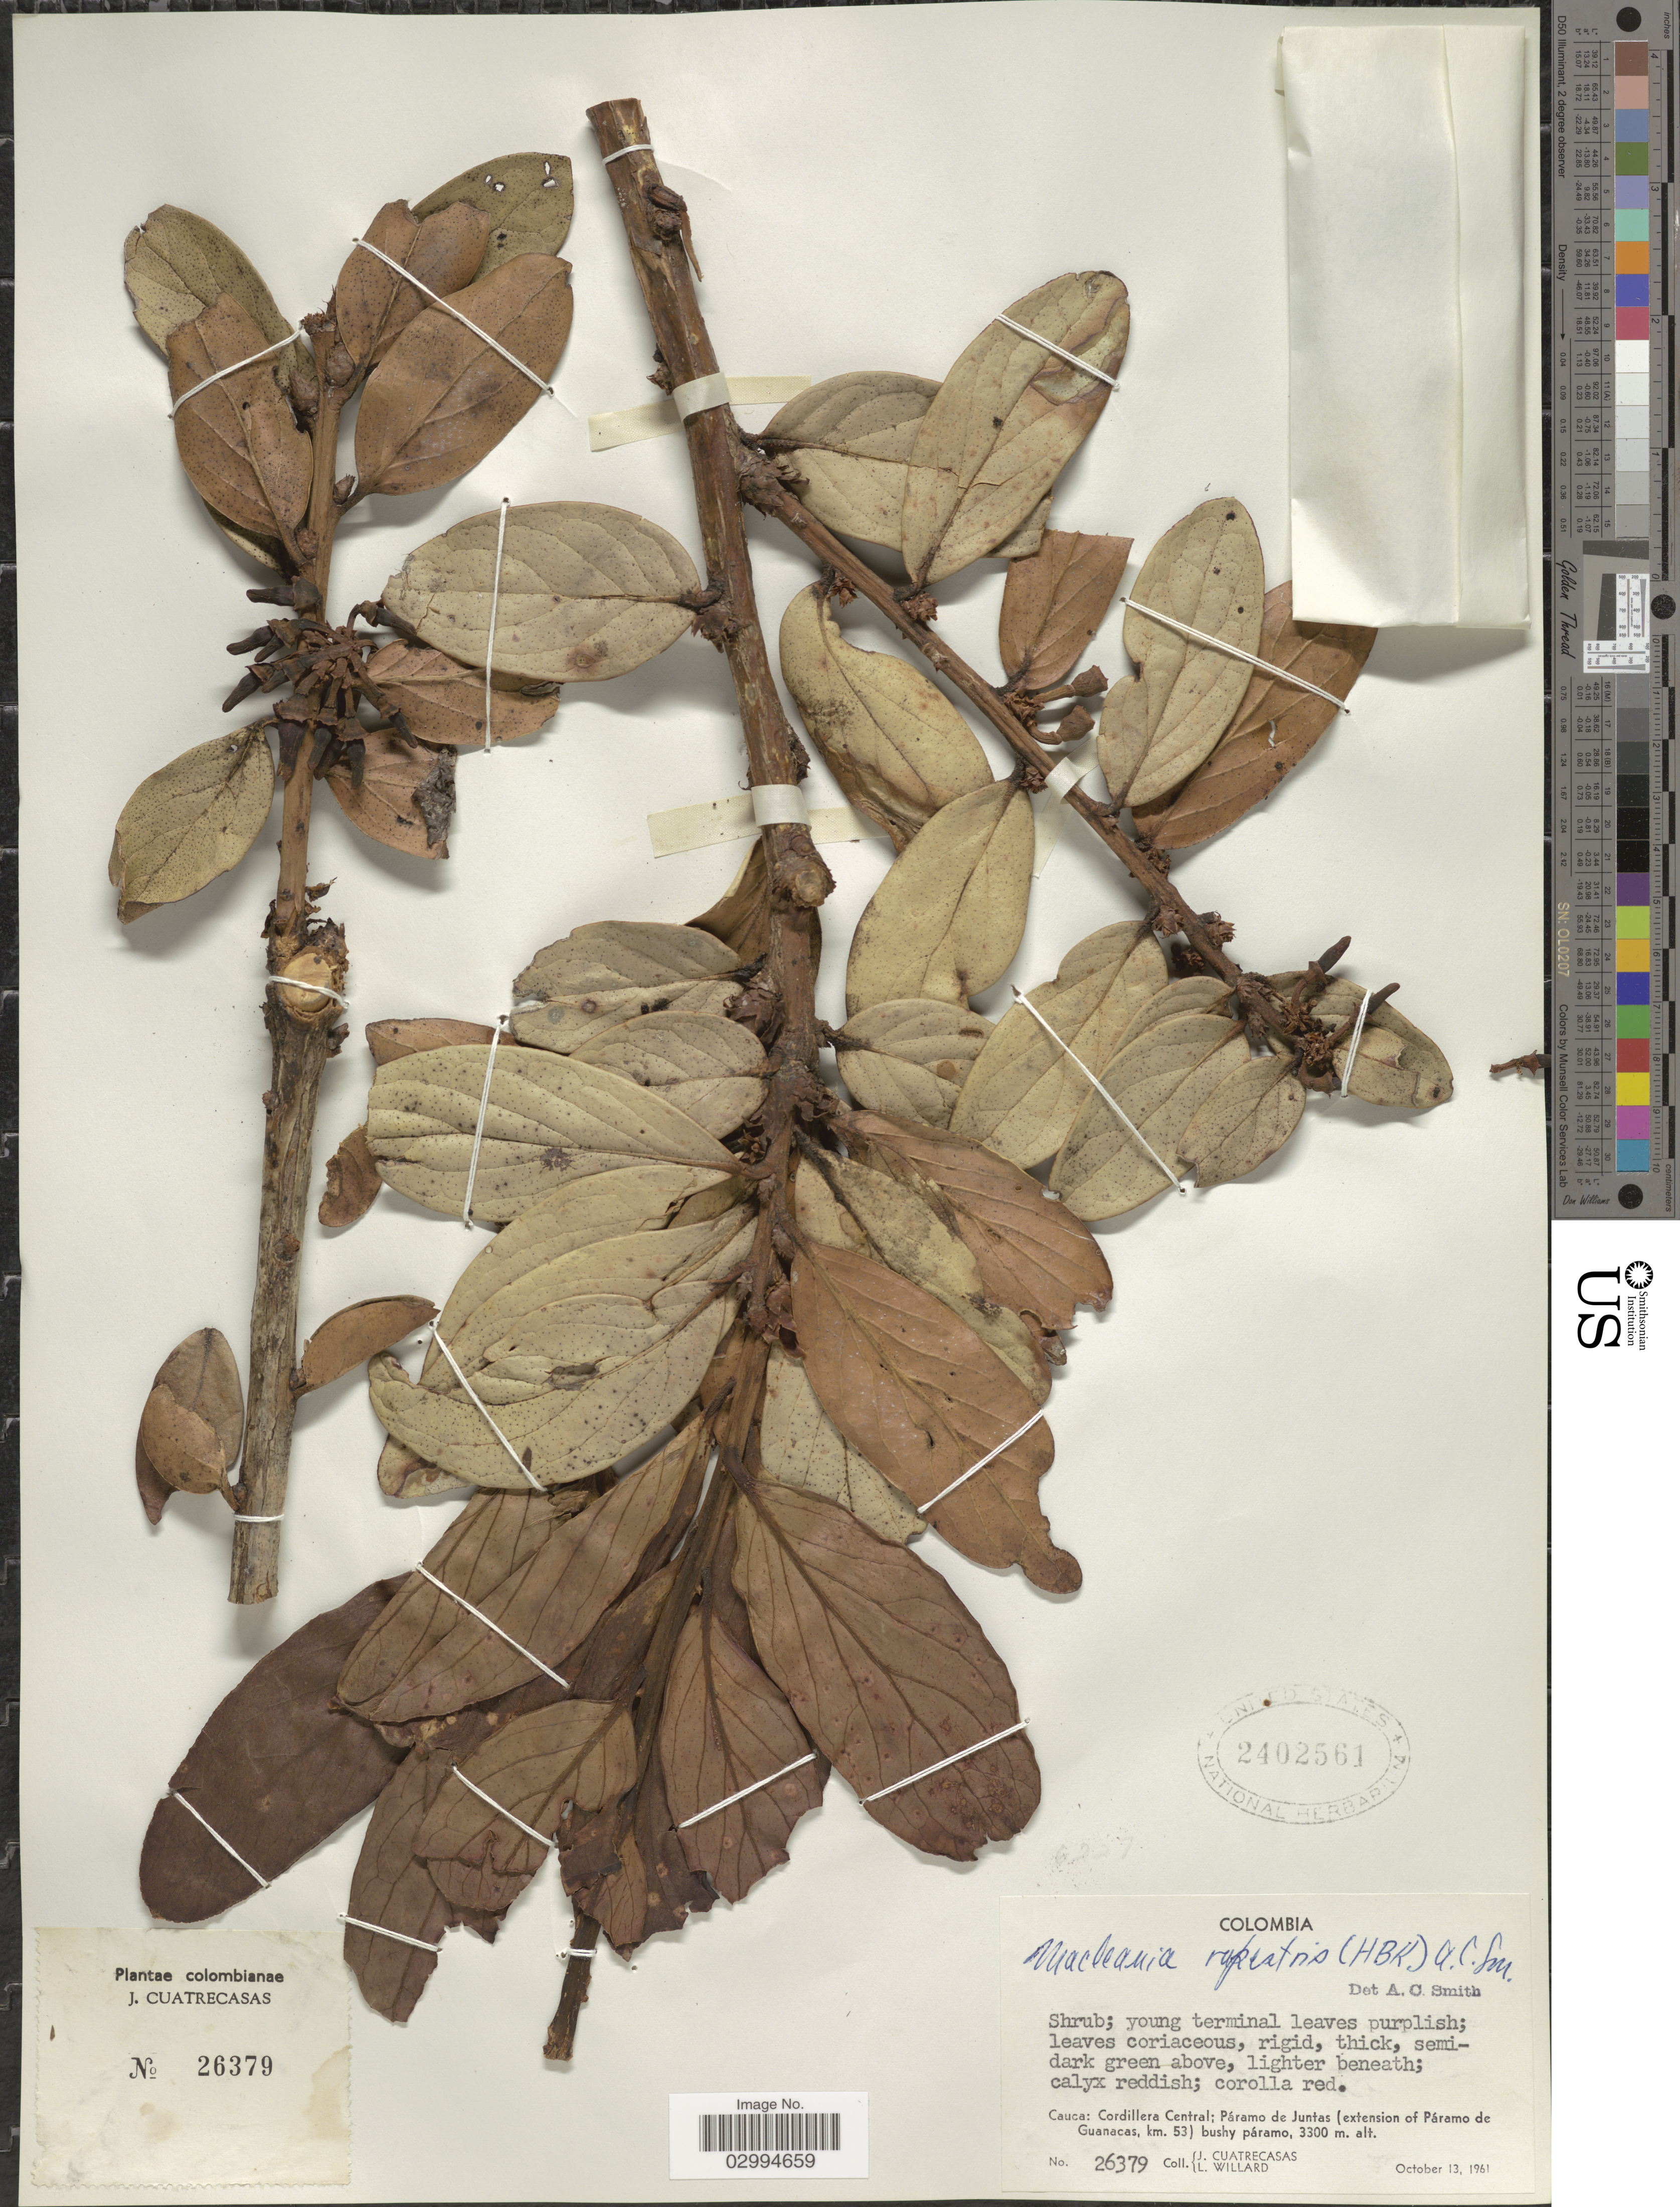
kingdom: Plantae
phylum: Tracheophyta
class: Magnoliopsida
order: Ericales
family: Ericaceae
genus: Macleania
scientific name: Macleania rupestris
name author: (Kunth) A.C. Sm.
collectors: J. Cuatrecasas & L. Willard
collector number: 26379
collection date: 1961-10-13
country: Colombia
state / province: Cauca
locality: Cordillera Central; Páramo de Juntas (extenson of Páramo de Guanacas, km. 53).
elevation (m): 3300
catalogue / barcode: US 2402561